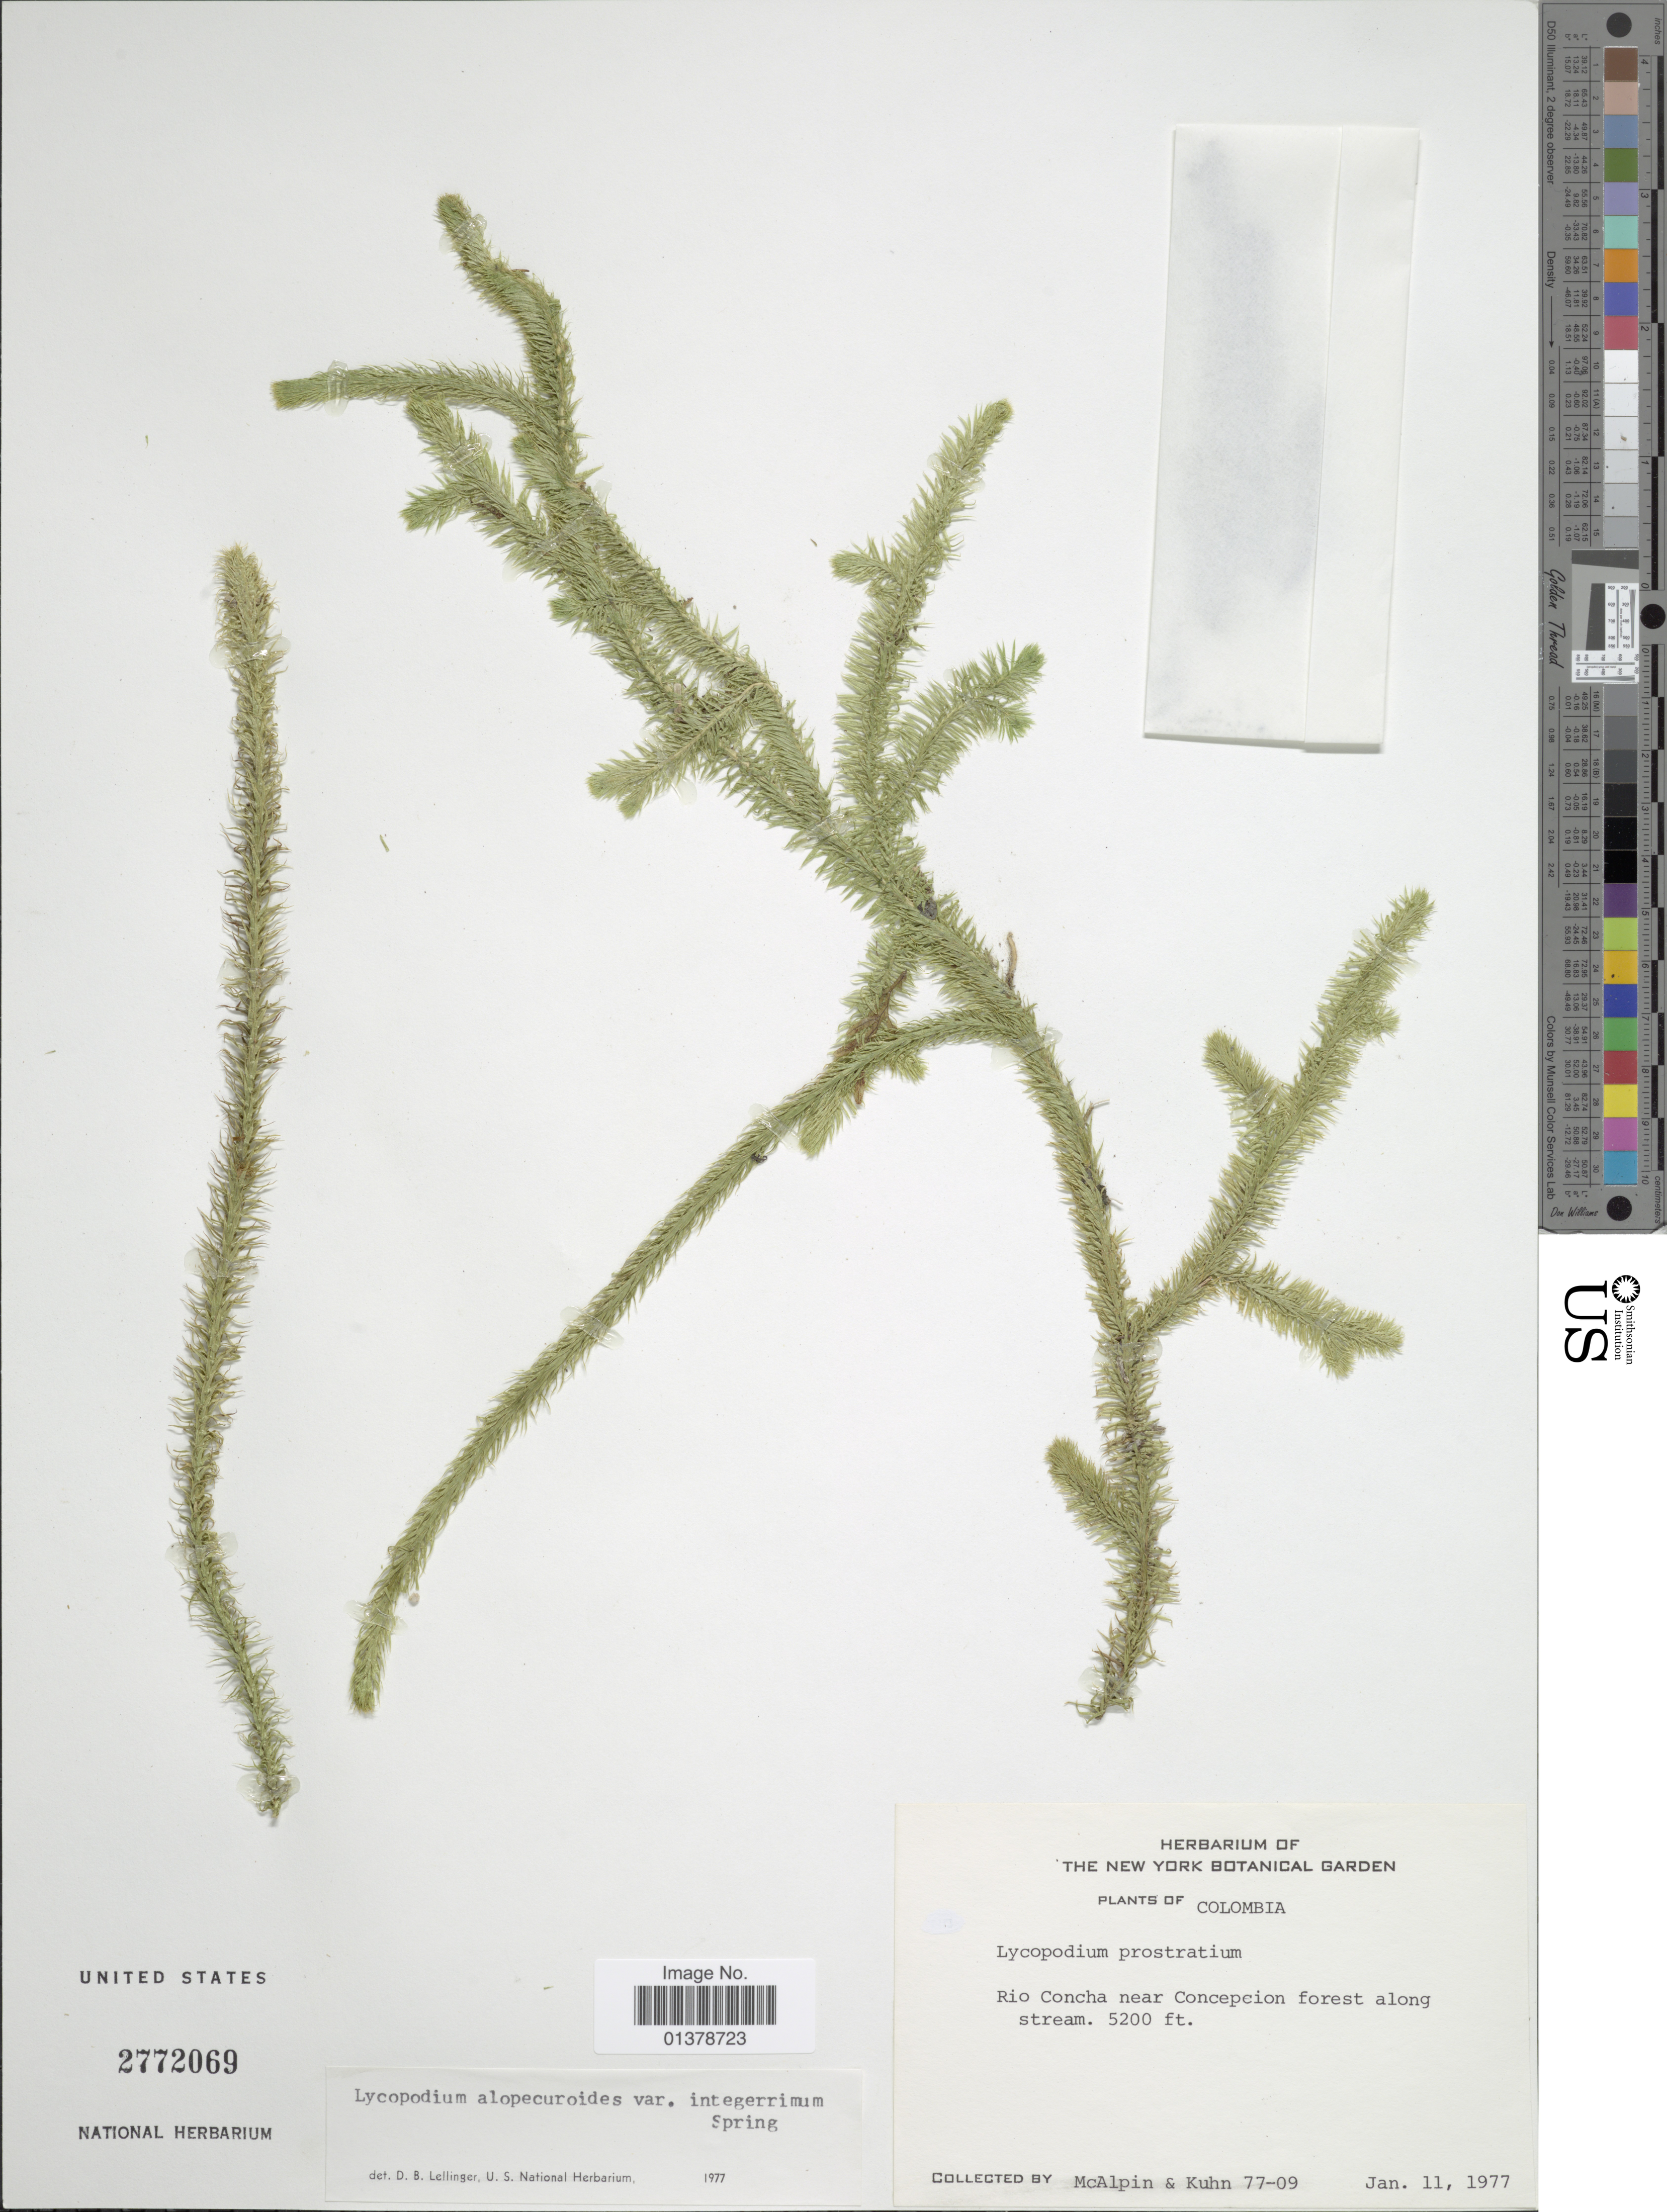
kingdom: Plantae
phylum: Tracheophyta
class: Lycopodiopsida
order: Lycopodiales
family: Lycopodiaceae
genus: Lycopodiella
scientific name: Lycopodiella alopecuroides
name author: (L.) Cranfill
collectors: -- McAlpin & -. Kuhn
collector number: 77-09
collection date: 1977-01-11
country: Colombia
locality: Rio Concha near Concepcion forest along stream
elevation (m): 1585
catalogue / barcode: US 2772069